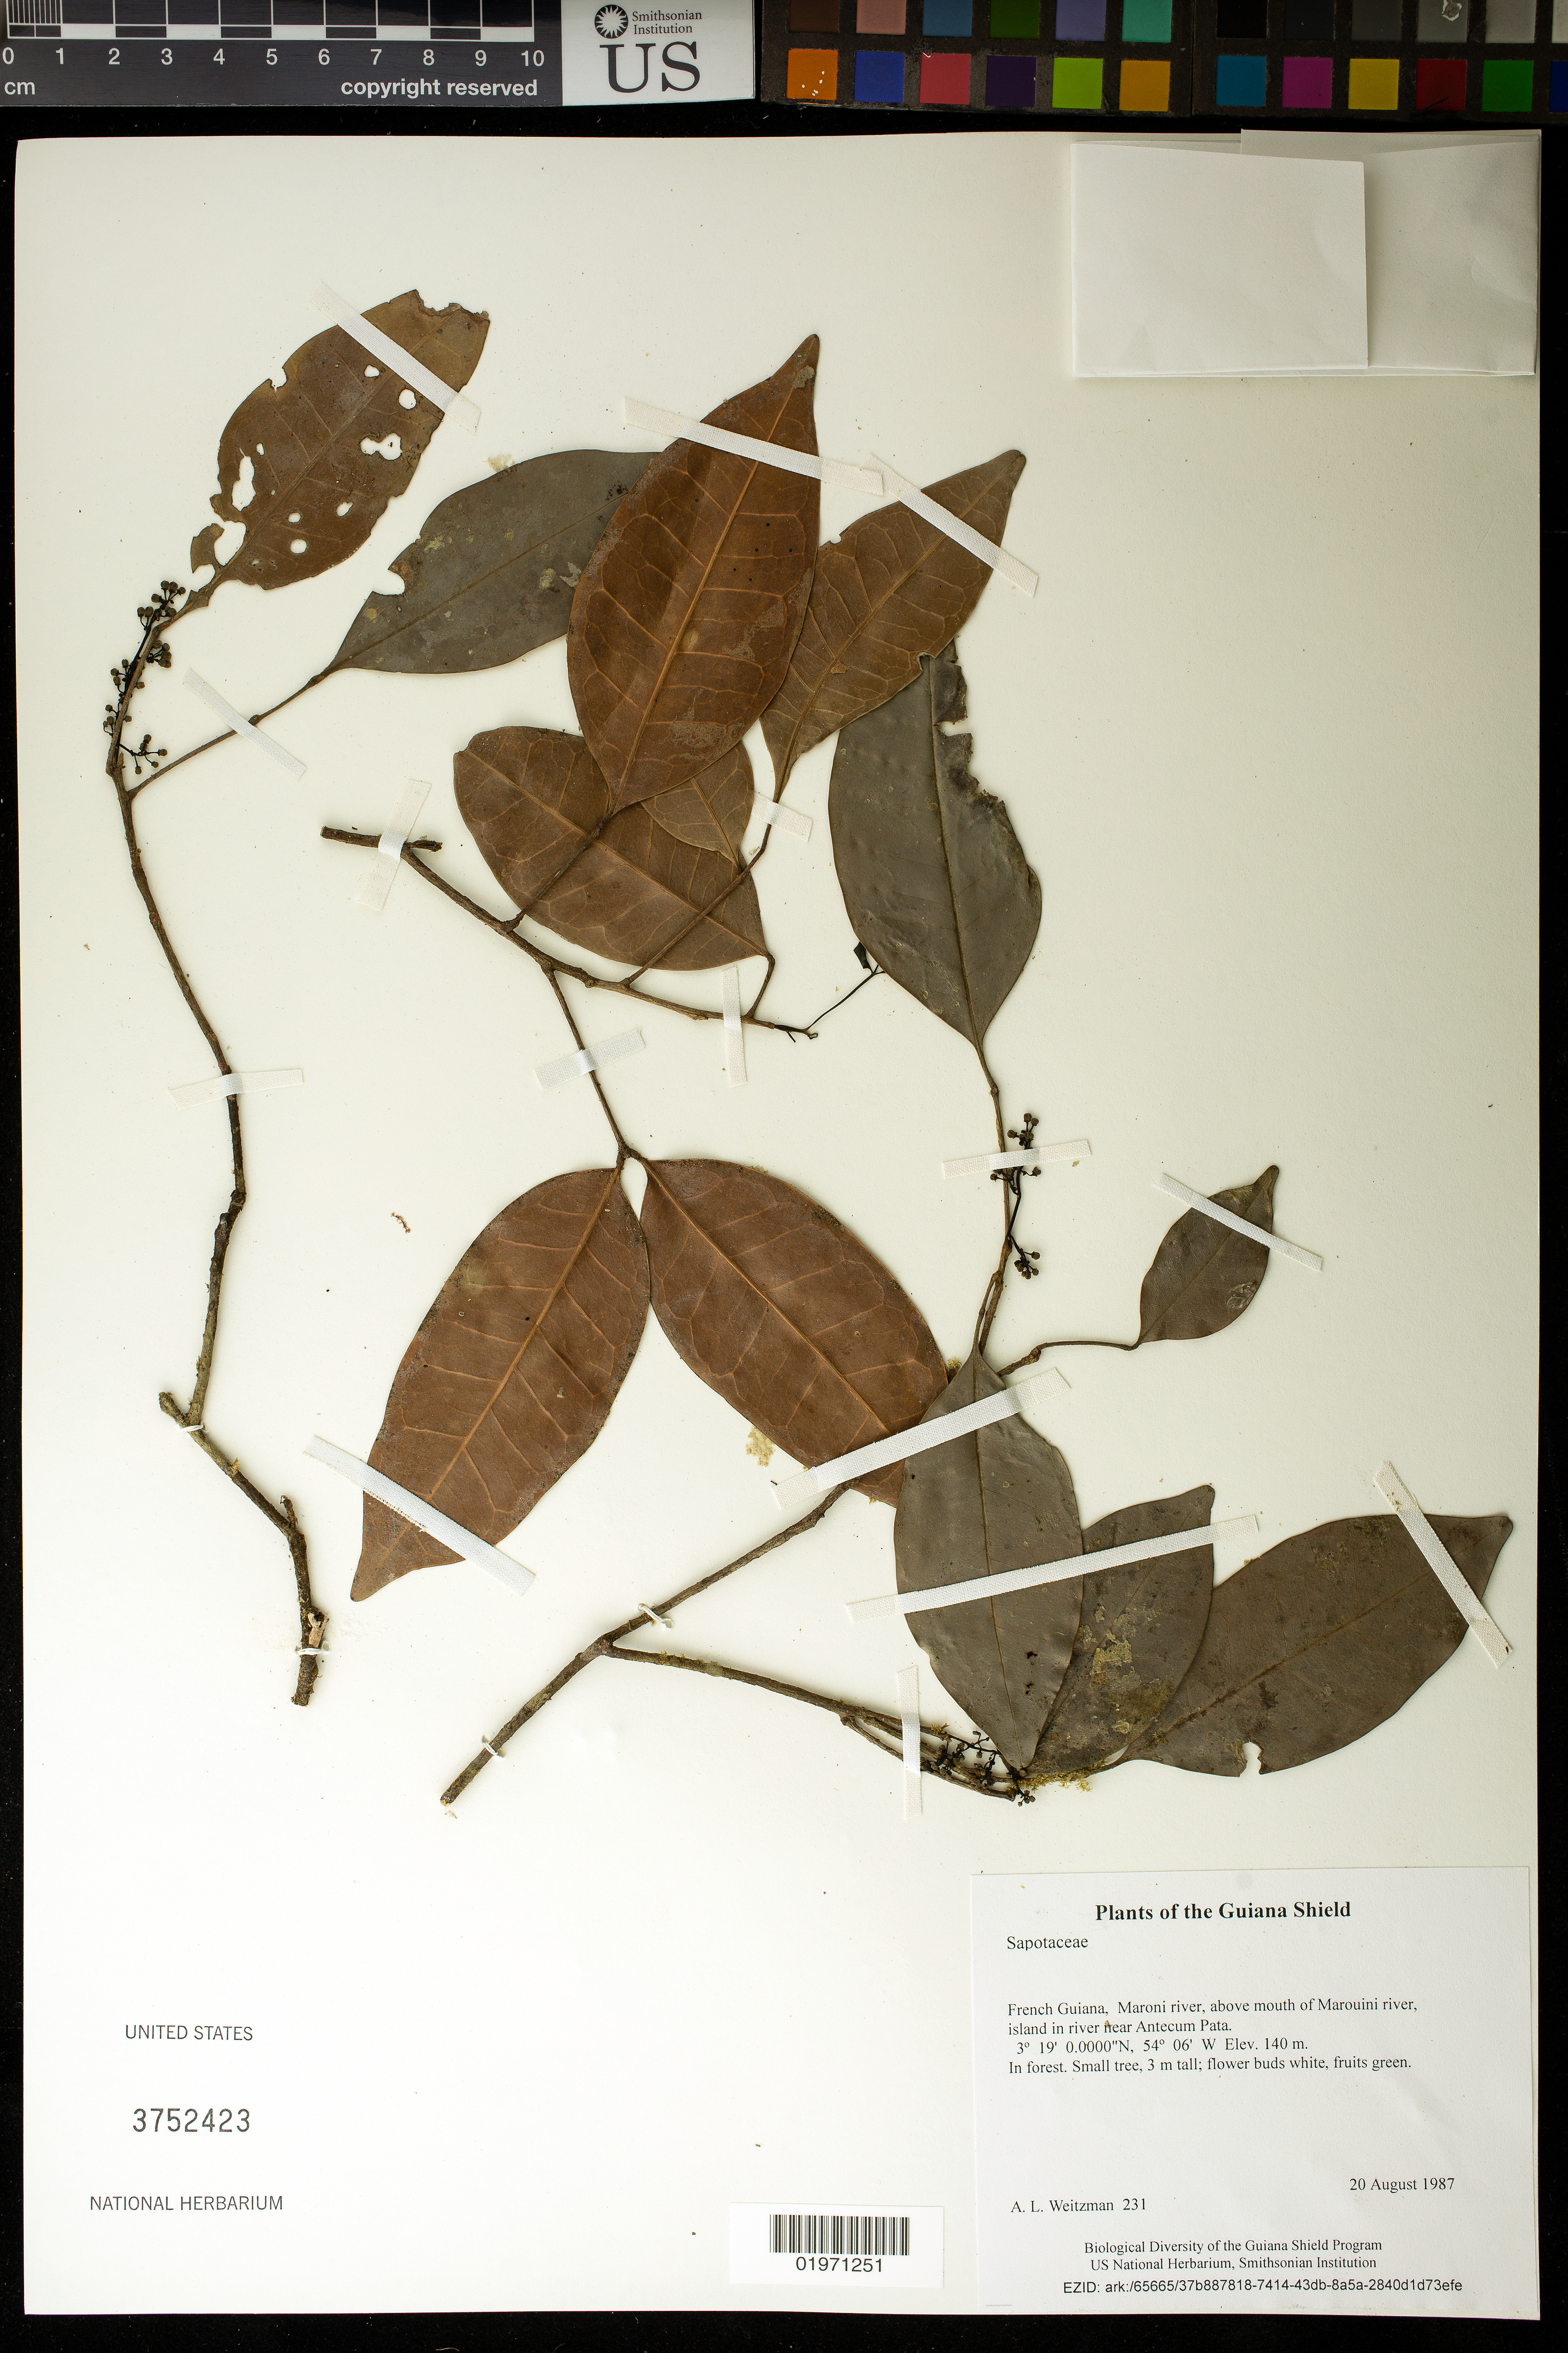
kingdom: Plantae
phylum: Tracheophyta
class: Magnoliopsida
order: Ericales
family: Sapotaceae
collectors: A. L. Weitzman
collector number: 231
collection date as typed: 20 August 1987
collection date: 1987-08-20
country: French Guiana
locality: Maroni river, above mouth of Marouini river, island in river near Antecum Pata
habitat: In forest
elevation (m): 140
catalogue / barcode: US 3752423